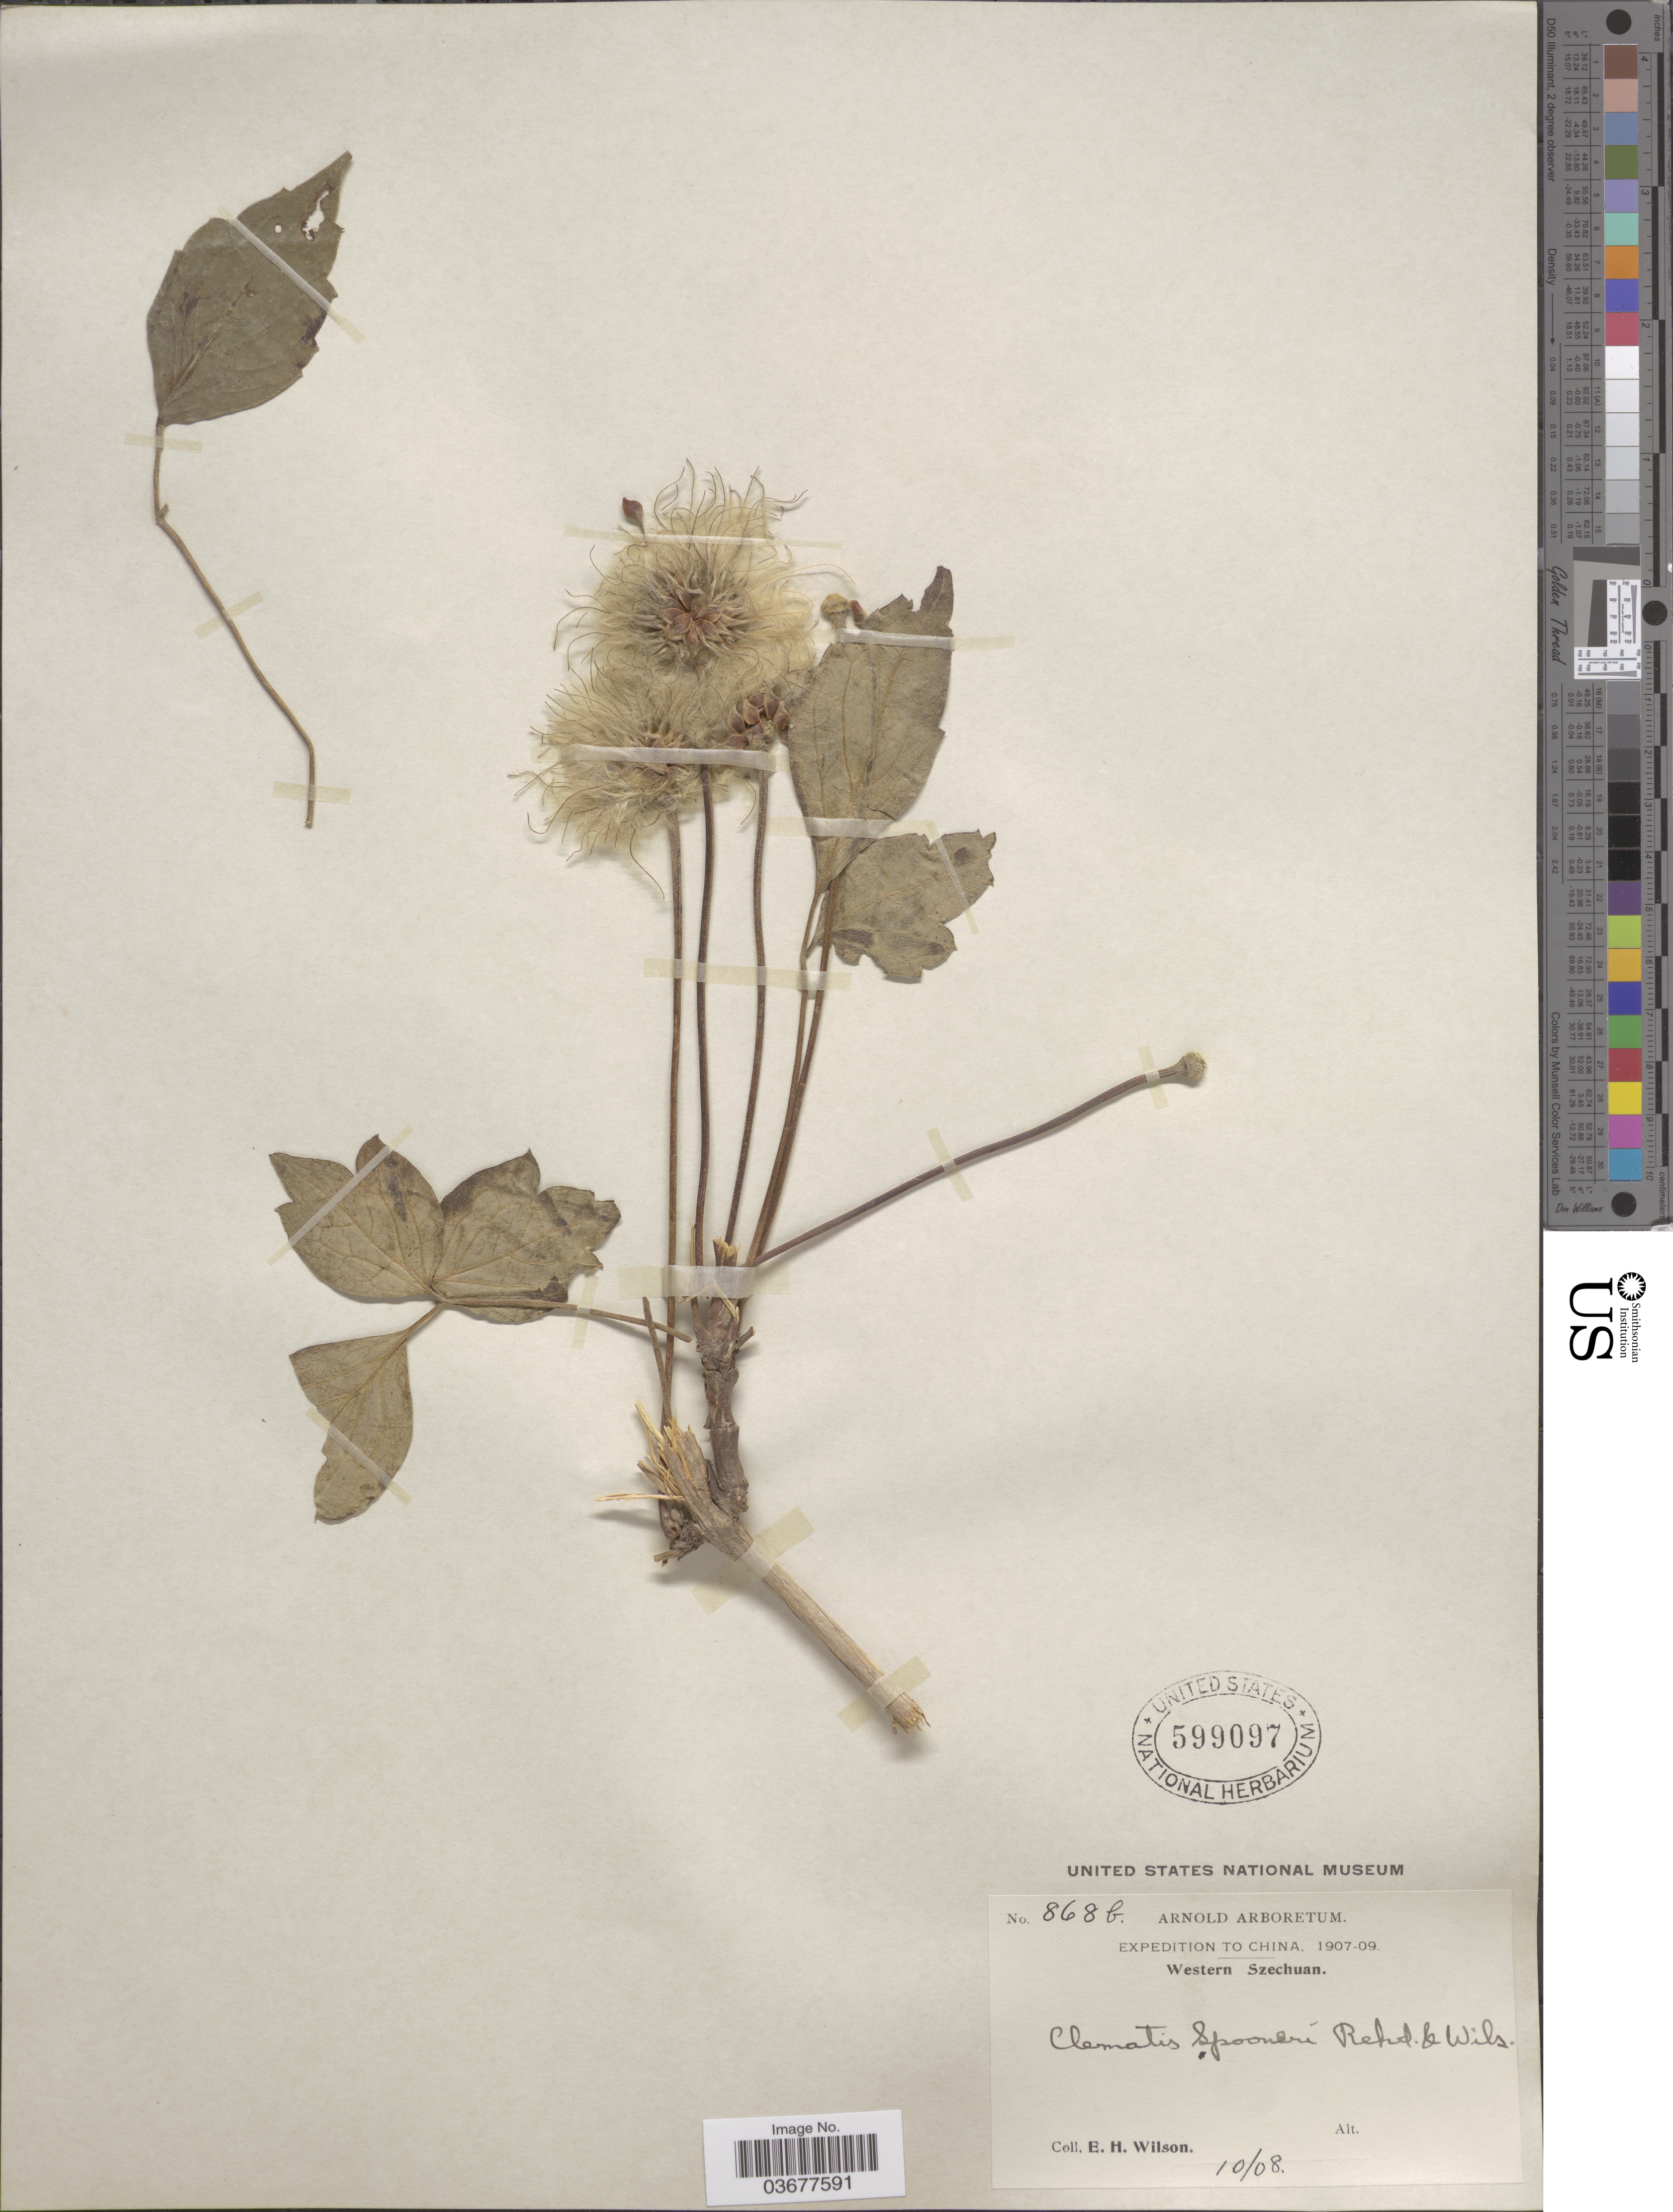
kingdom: Plantae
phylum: Tracheophyta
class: Magnoliopsida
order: Ranunculales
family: Ranunculaceae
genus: Clematis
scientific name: Clematis spooneri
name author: Rehder & E.H. Wilson in Sarg.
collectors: E. Wilson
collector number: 868b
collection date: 1908-10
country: China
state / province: Sichuan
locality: Western Szechuan.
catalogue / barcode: US 599097